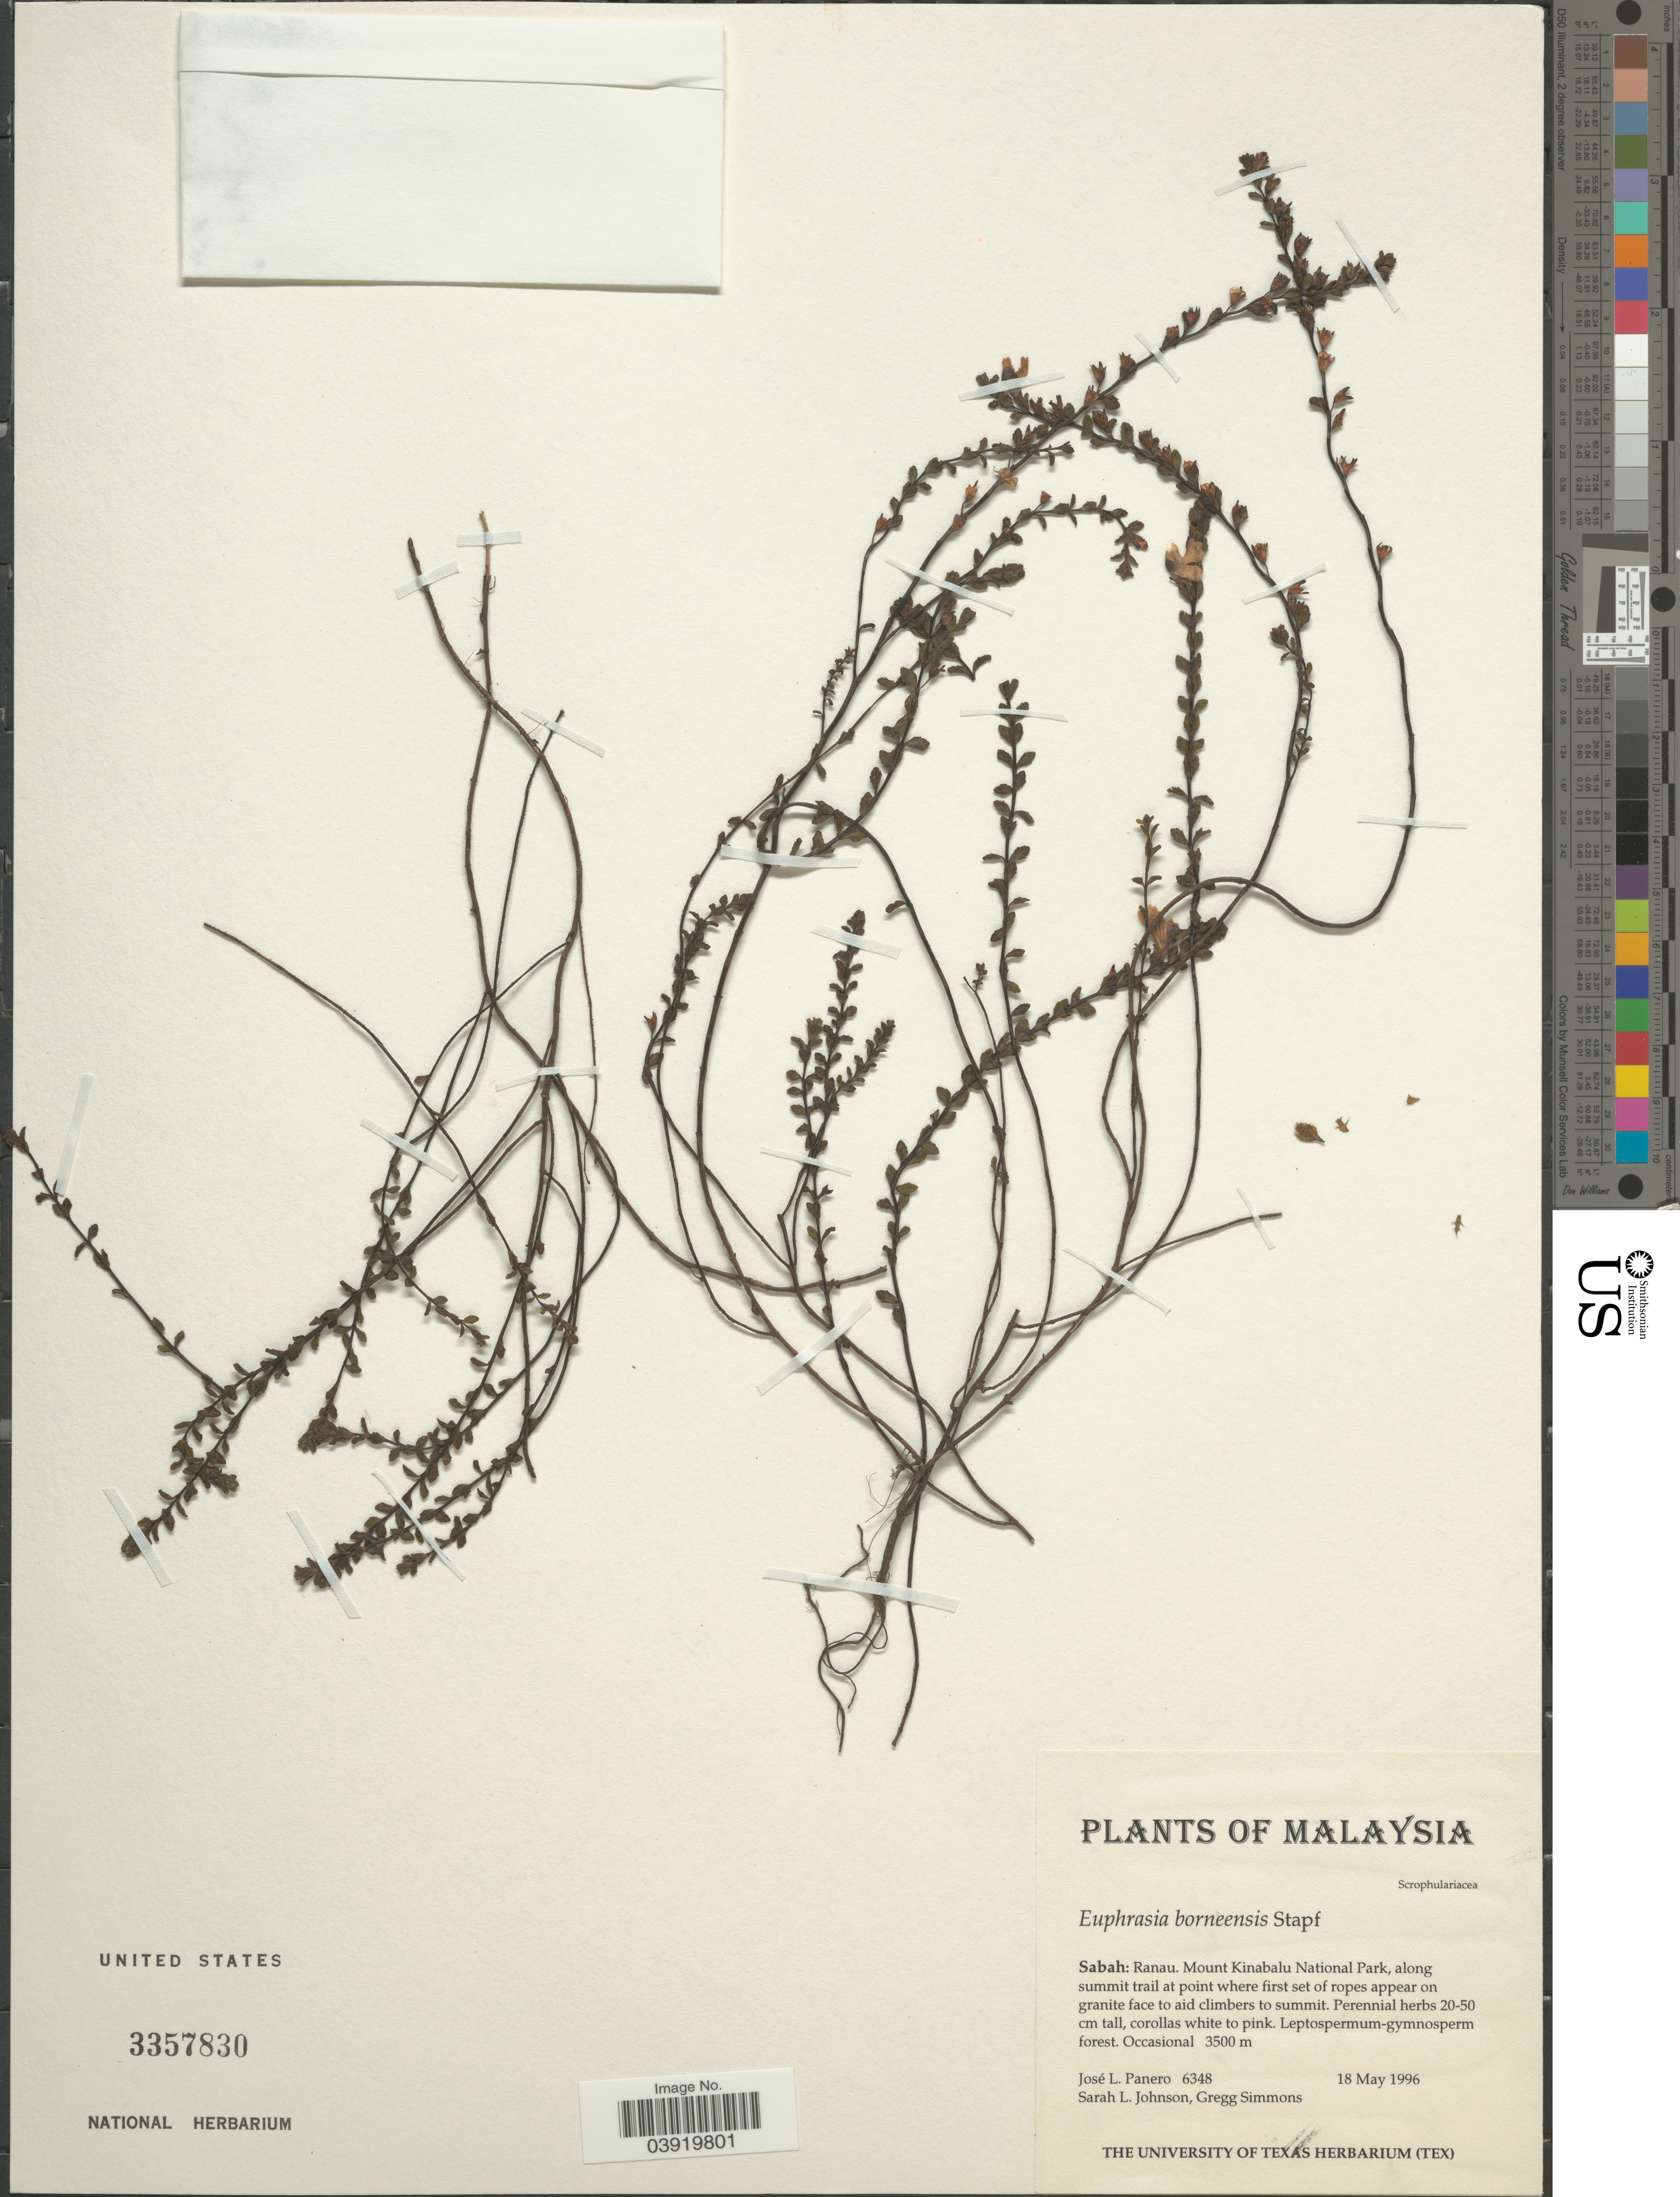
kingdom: Plantae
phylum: Tracheophyta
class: Magnoliopsida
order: Lamiales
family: Orobanchaceae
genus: Euphrasia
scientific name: Euphrasia borneensis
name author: Stapf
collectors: J. L. Panero, S. Johnson & G. Simmons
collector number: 6348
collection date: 1996-05-18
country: Malaysia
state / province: Sabah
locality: Ranau. Mount Kinabalu National Park, along summit trail at point where first set of ropes appear on granite face to aid climbers to summit.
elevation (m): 3500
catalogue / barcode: US 3357830